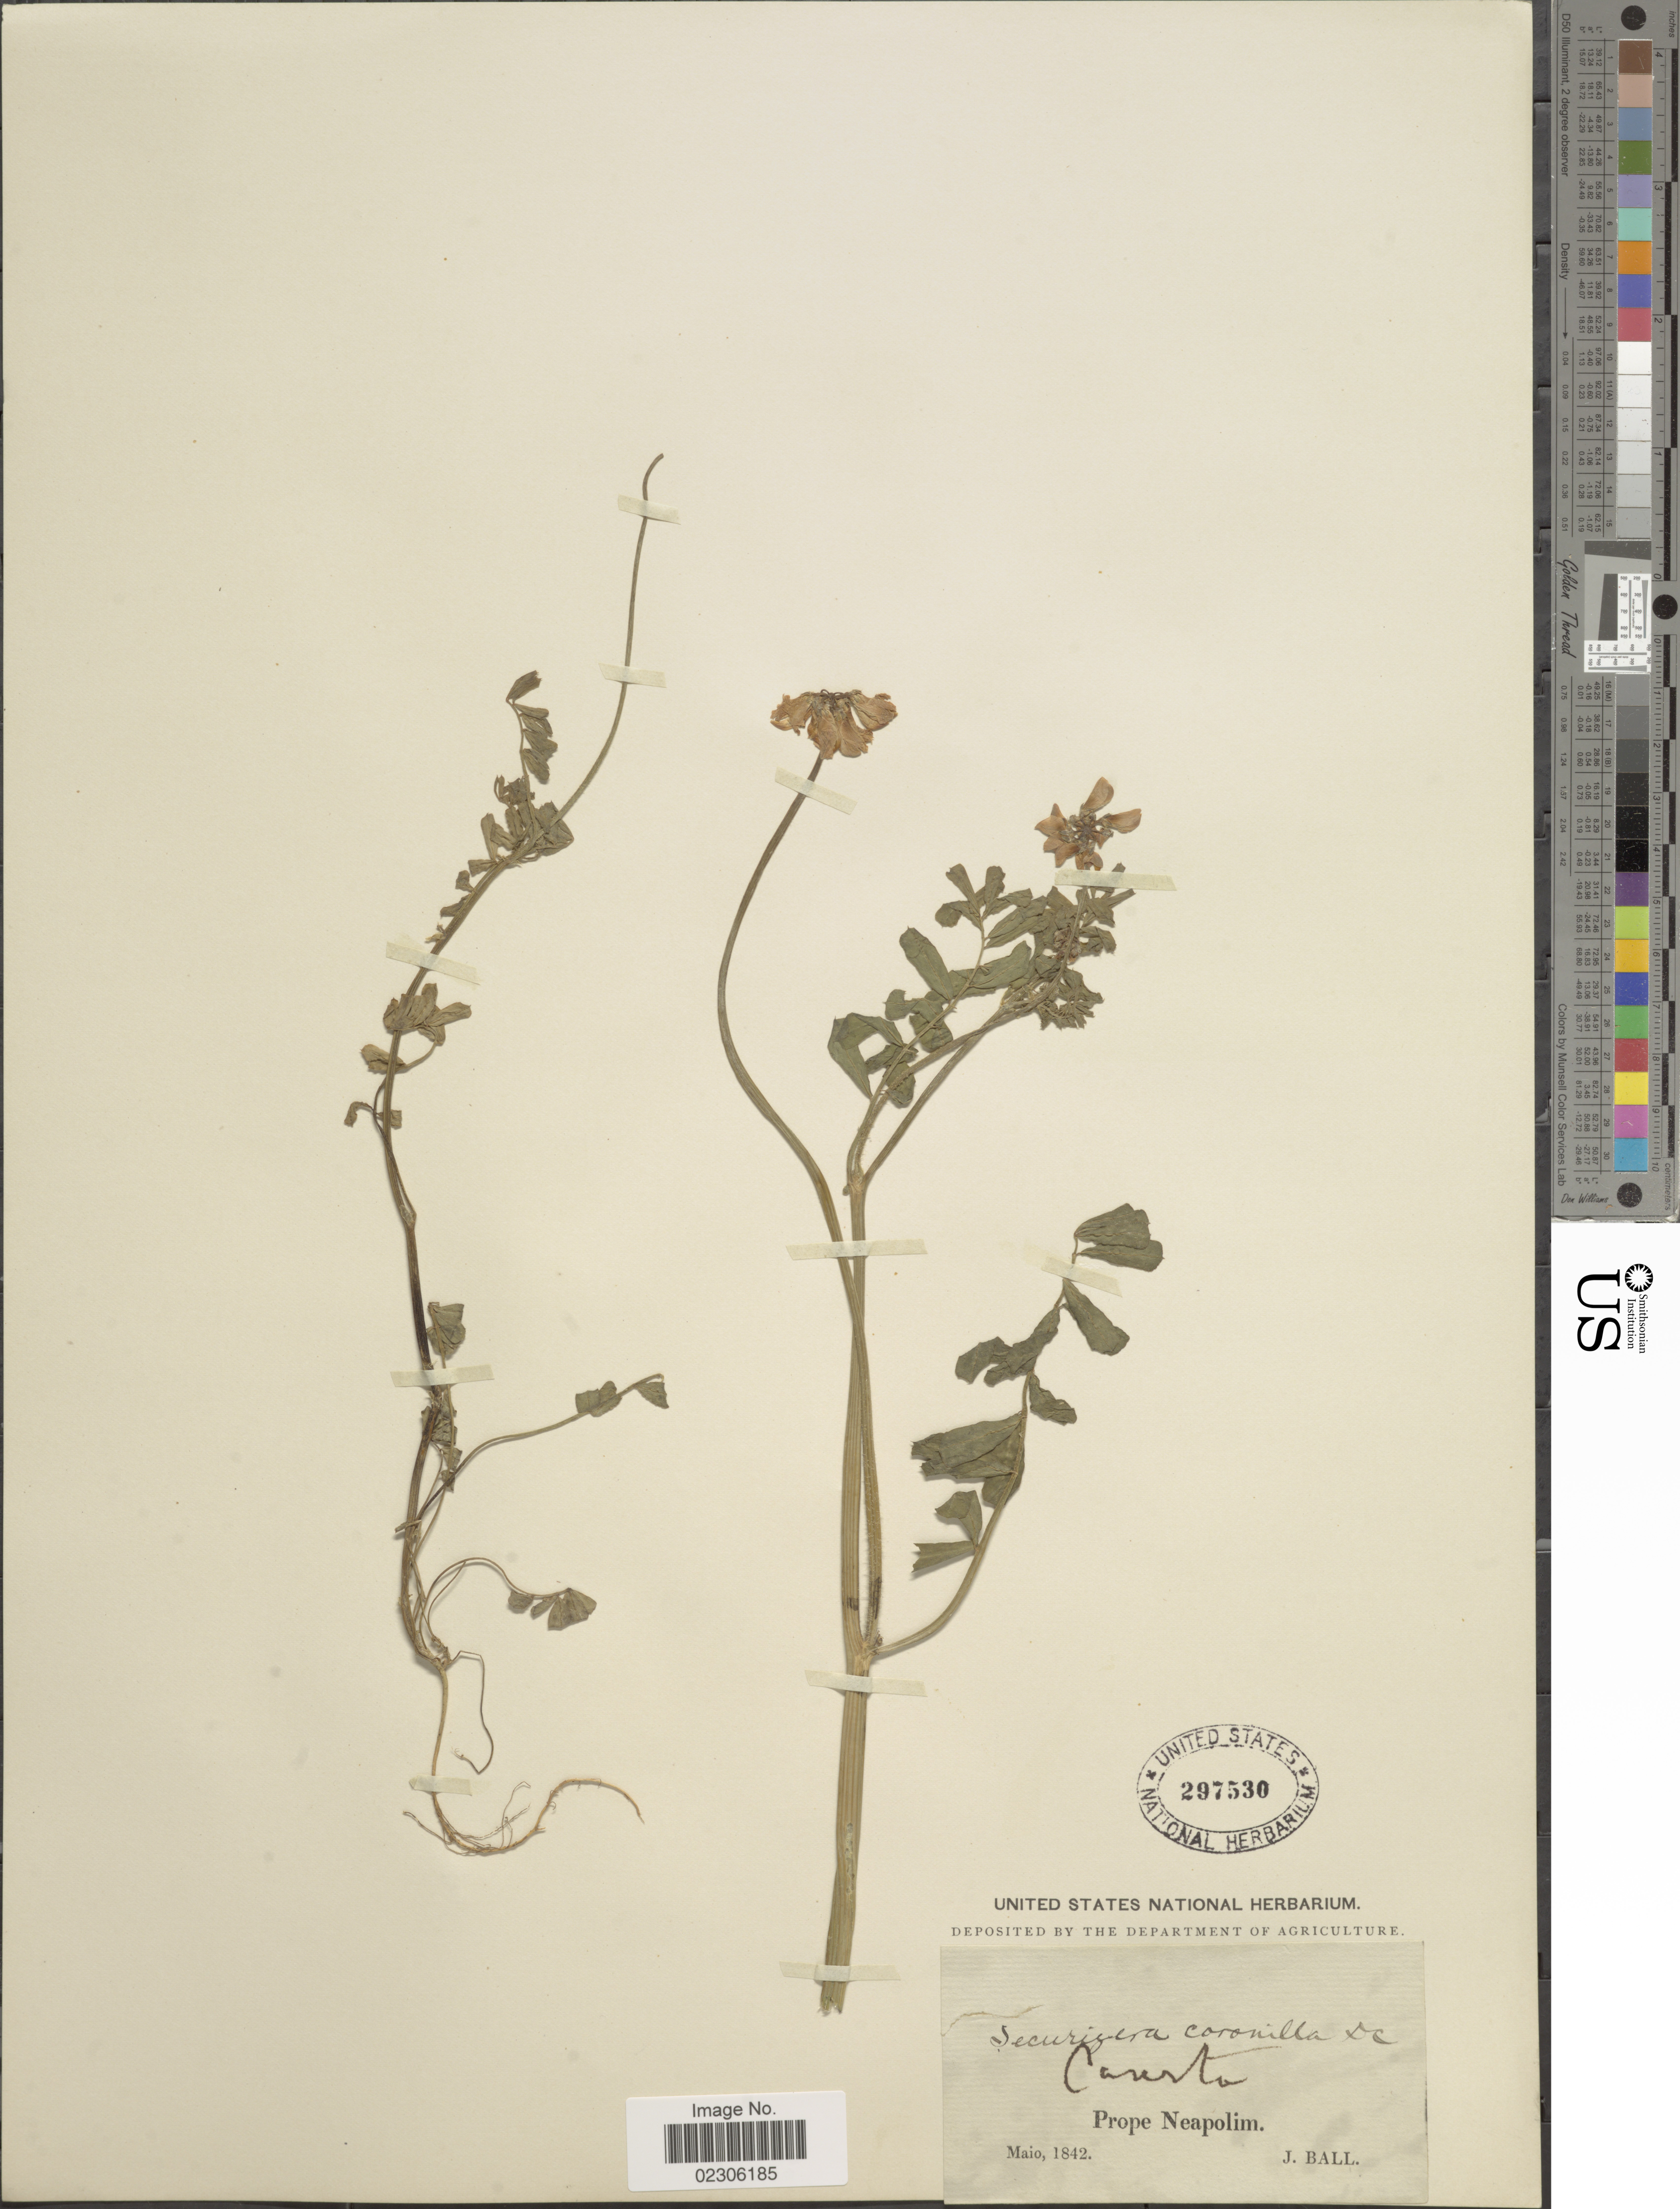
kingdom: Plantae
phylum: Tracheophyta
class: Magnoliopsida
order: Fabales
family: Fabaceae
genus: Securigera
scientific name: Securigera coronilla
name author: DC.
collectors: J. Ball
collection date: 1842-05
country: Italy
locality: Prope Neapolim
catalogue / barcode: US 297530